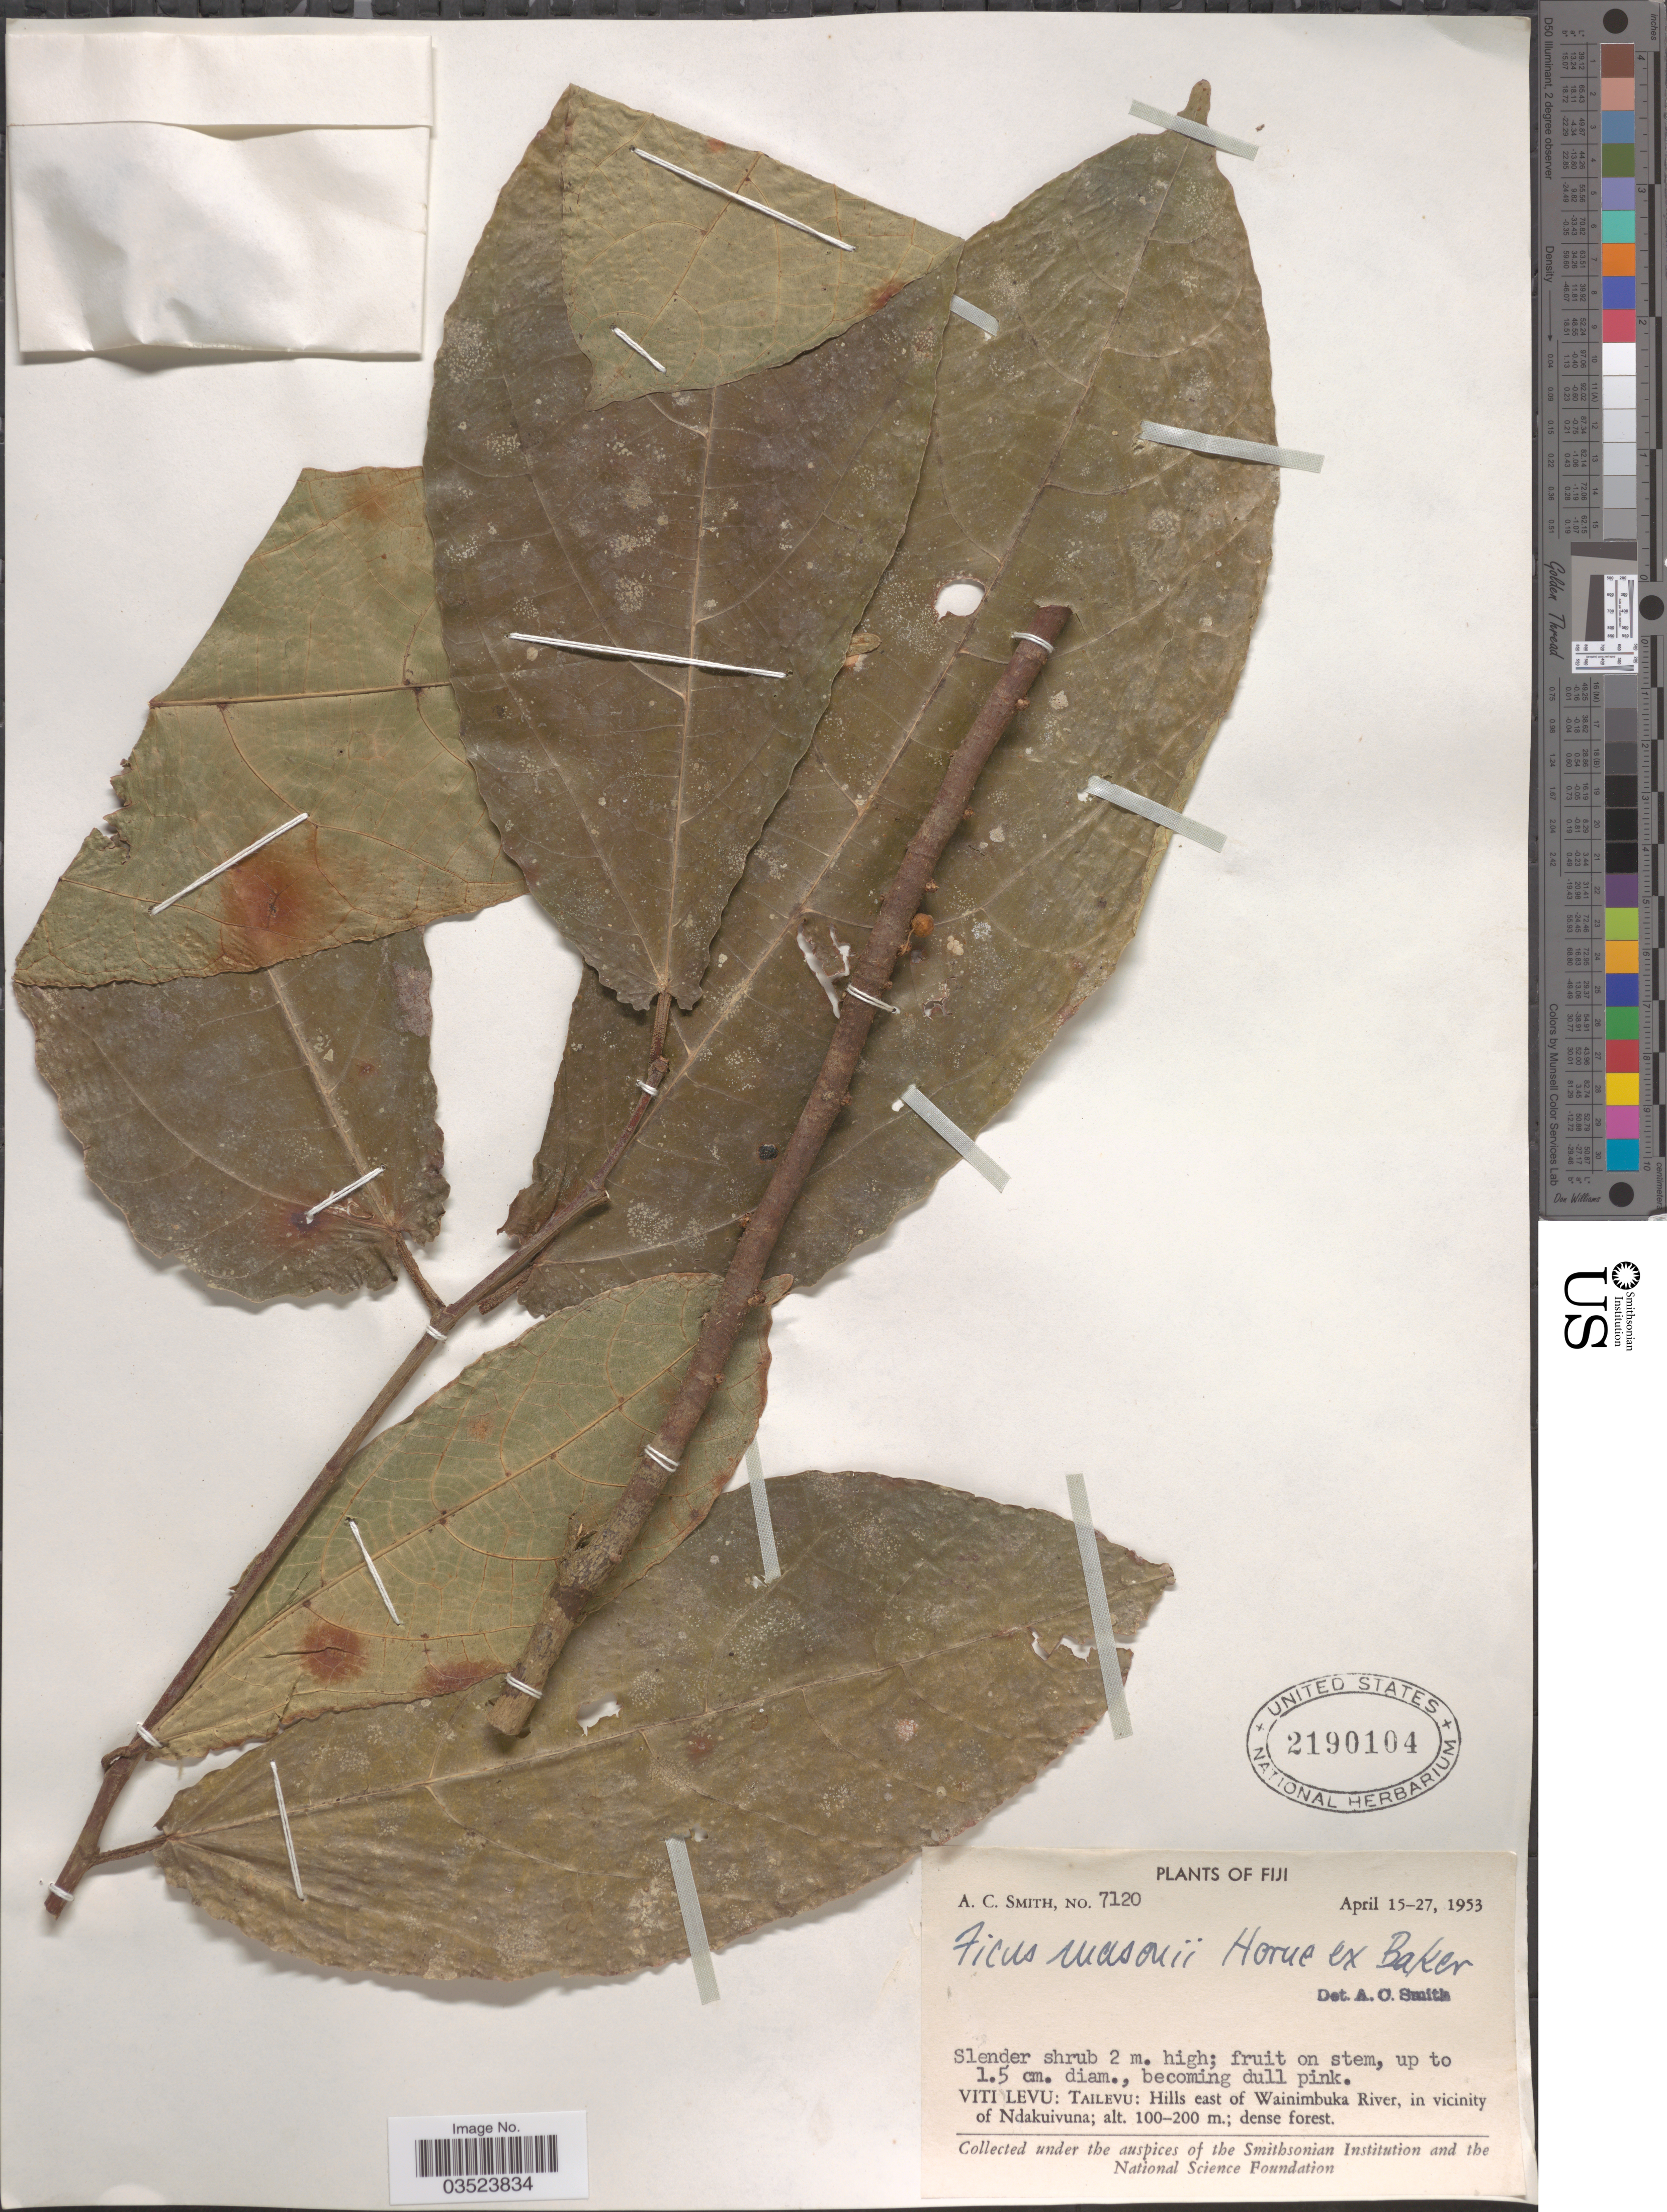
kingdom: Plantae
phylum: Tracheophyta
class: Magnoliopsida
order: Rosales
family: Moraceae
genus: Ficus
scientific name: Ficus masonii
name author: Horne ex Baker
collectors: A. C. Smith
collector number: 7120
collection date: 1953-04-15/1953-04-27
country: Fiji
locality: Viti Levu: Tailevu: Hills east of Wainimbuka River, in vicinity of Ndakuivuna.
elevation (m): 100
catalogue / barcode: US 2190104